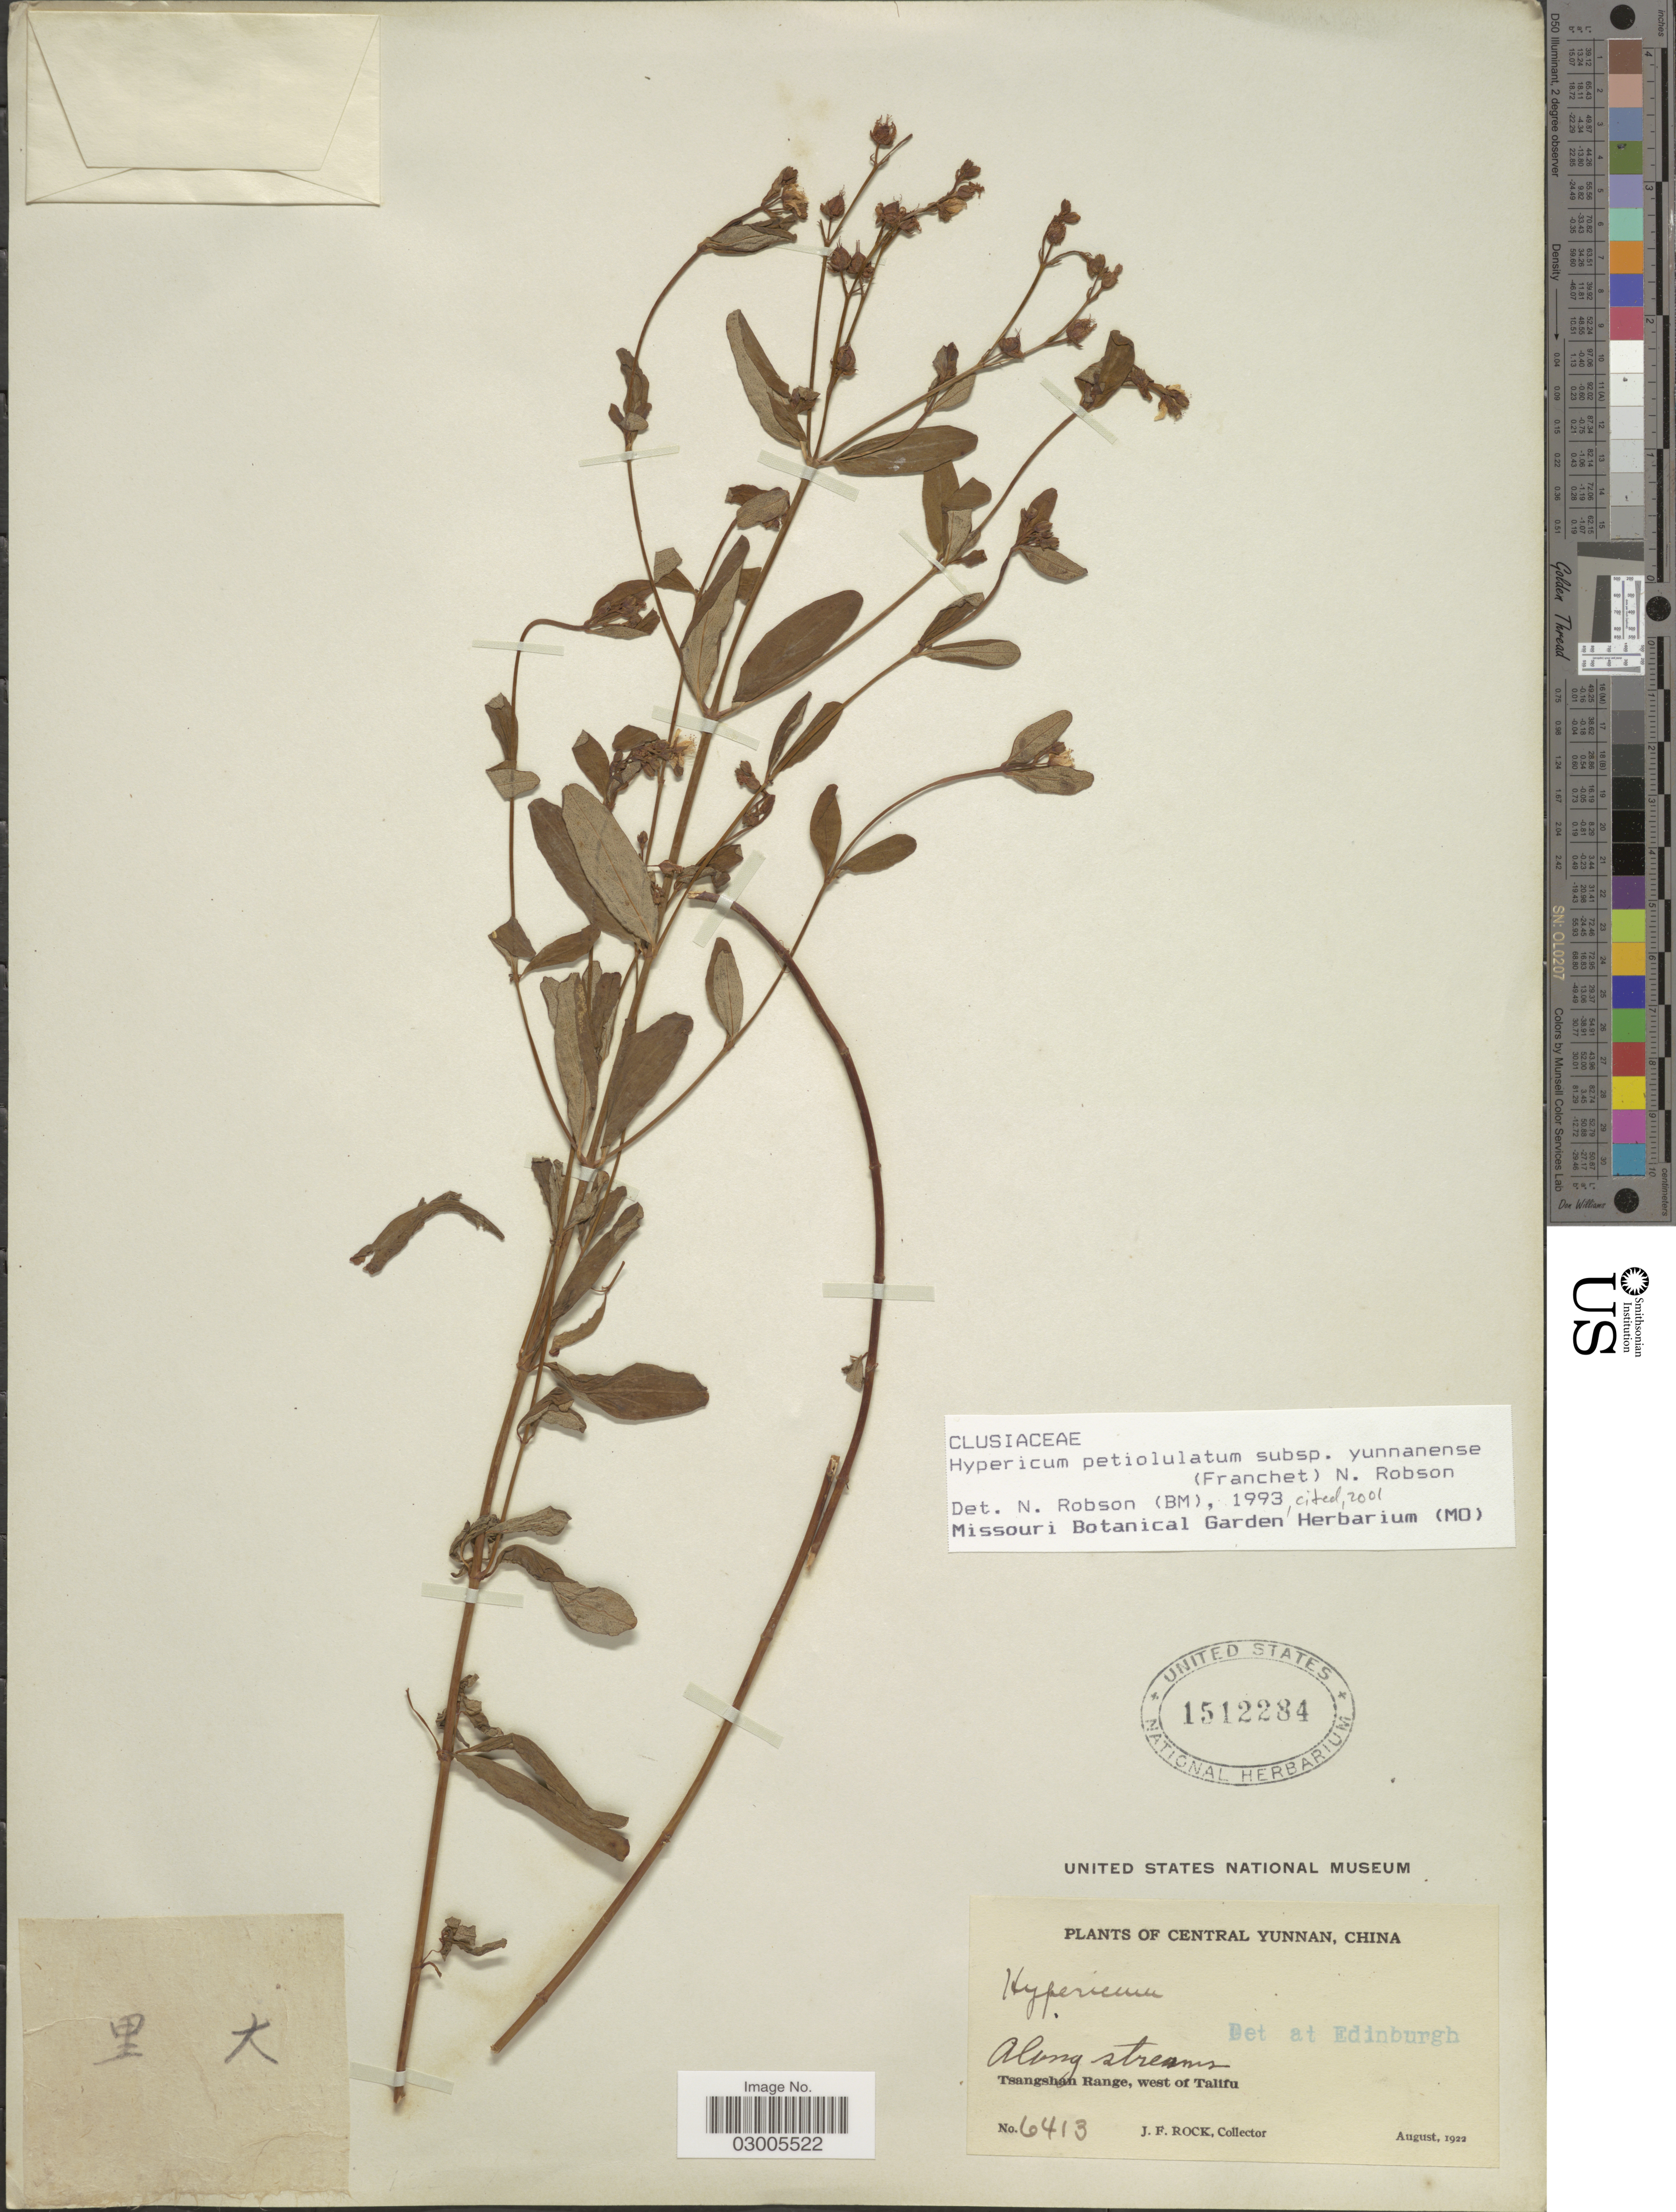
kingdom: Plantae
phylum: Tracheophyta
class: Magnoliopsida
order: Malpighiales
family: Hypericaceae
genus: Hypericum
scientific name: Hypericum petiolulatum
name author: Hook. f. & Thomson ex Dyer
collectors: J. Rock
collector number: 6413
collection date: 1922-08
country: China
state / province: Yunnan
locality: Central Yunnan. Tsangshan Range, west of Talifu.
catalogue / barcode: US 1512284